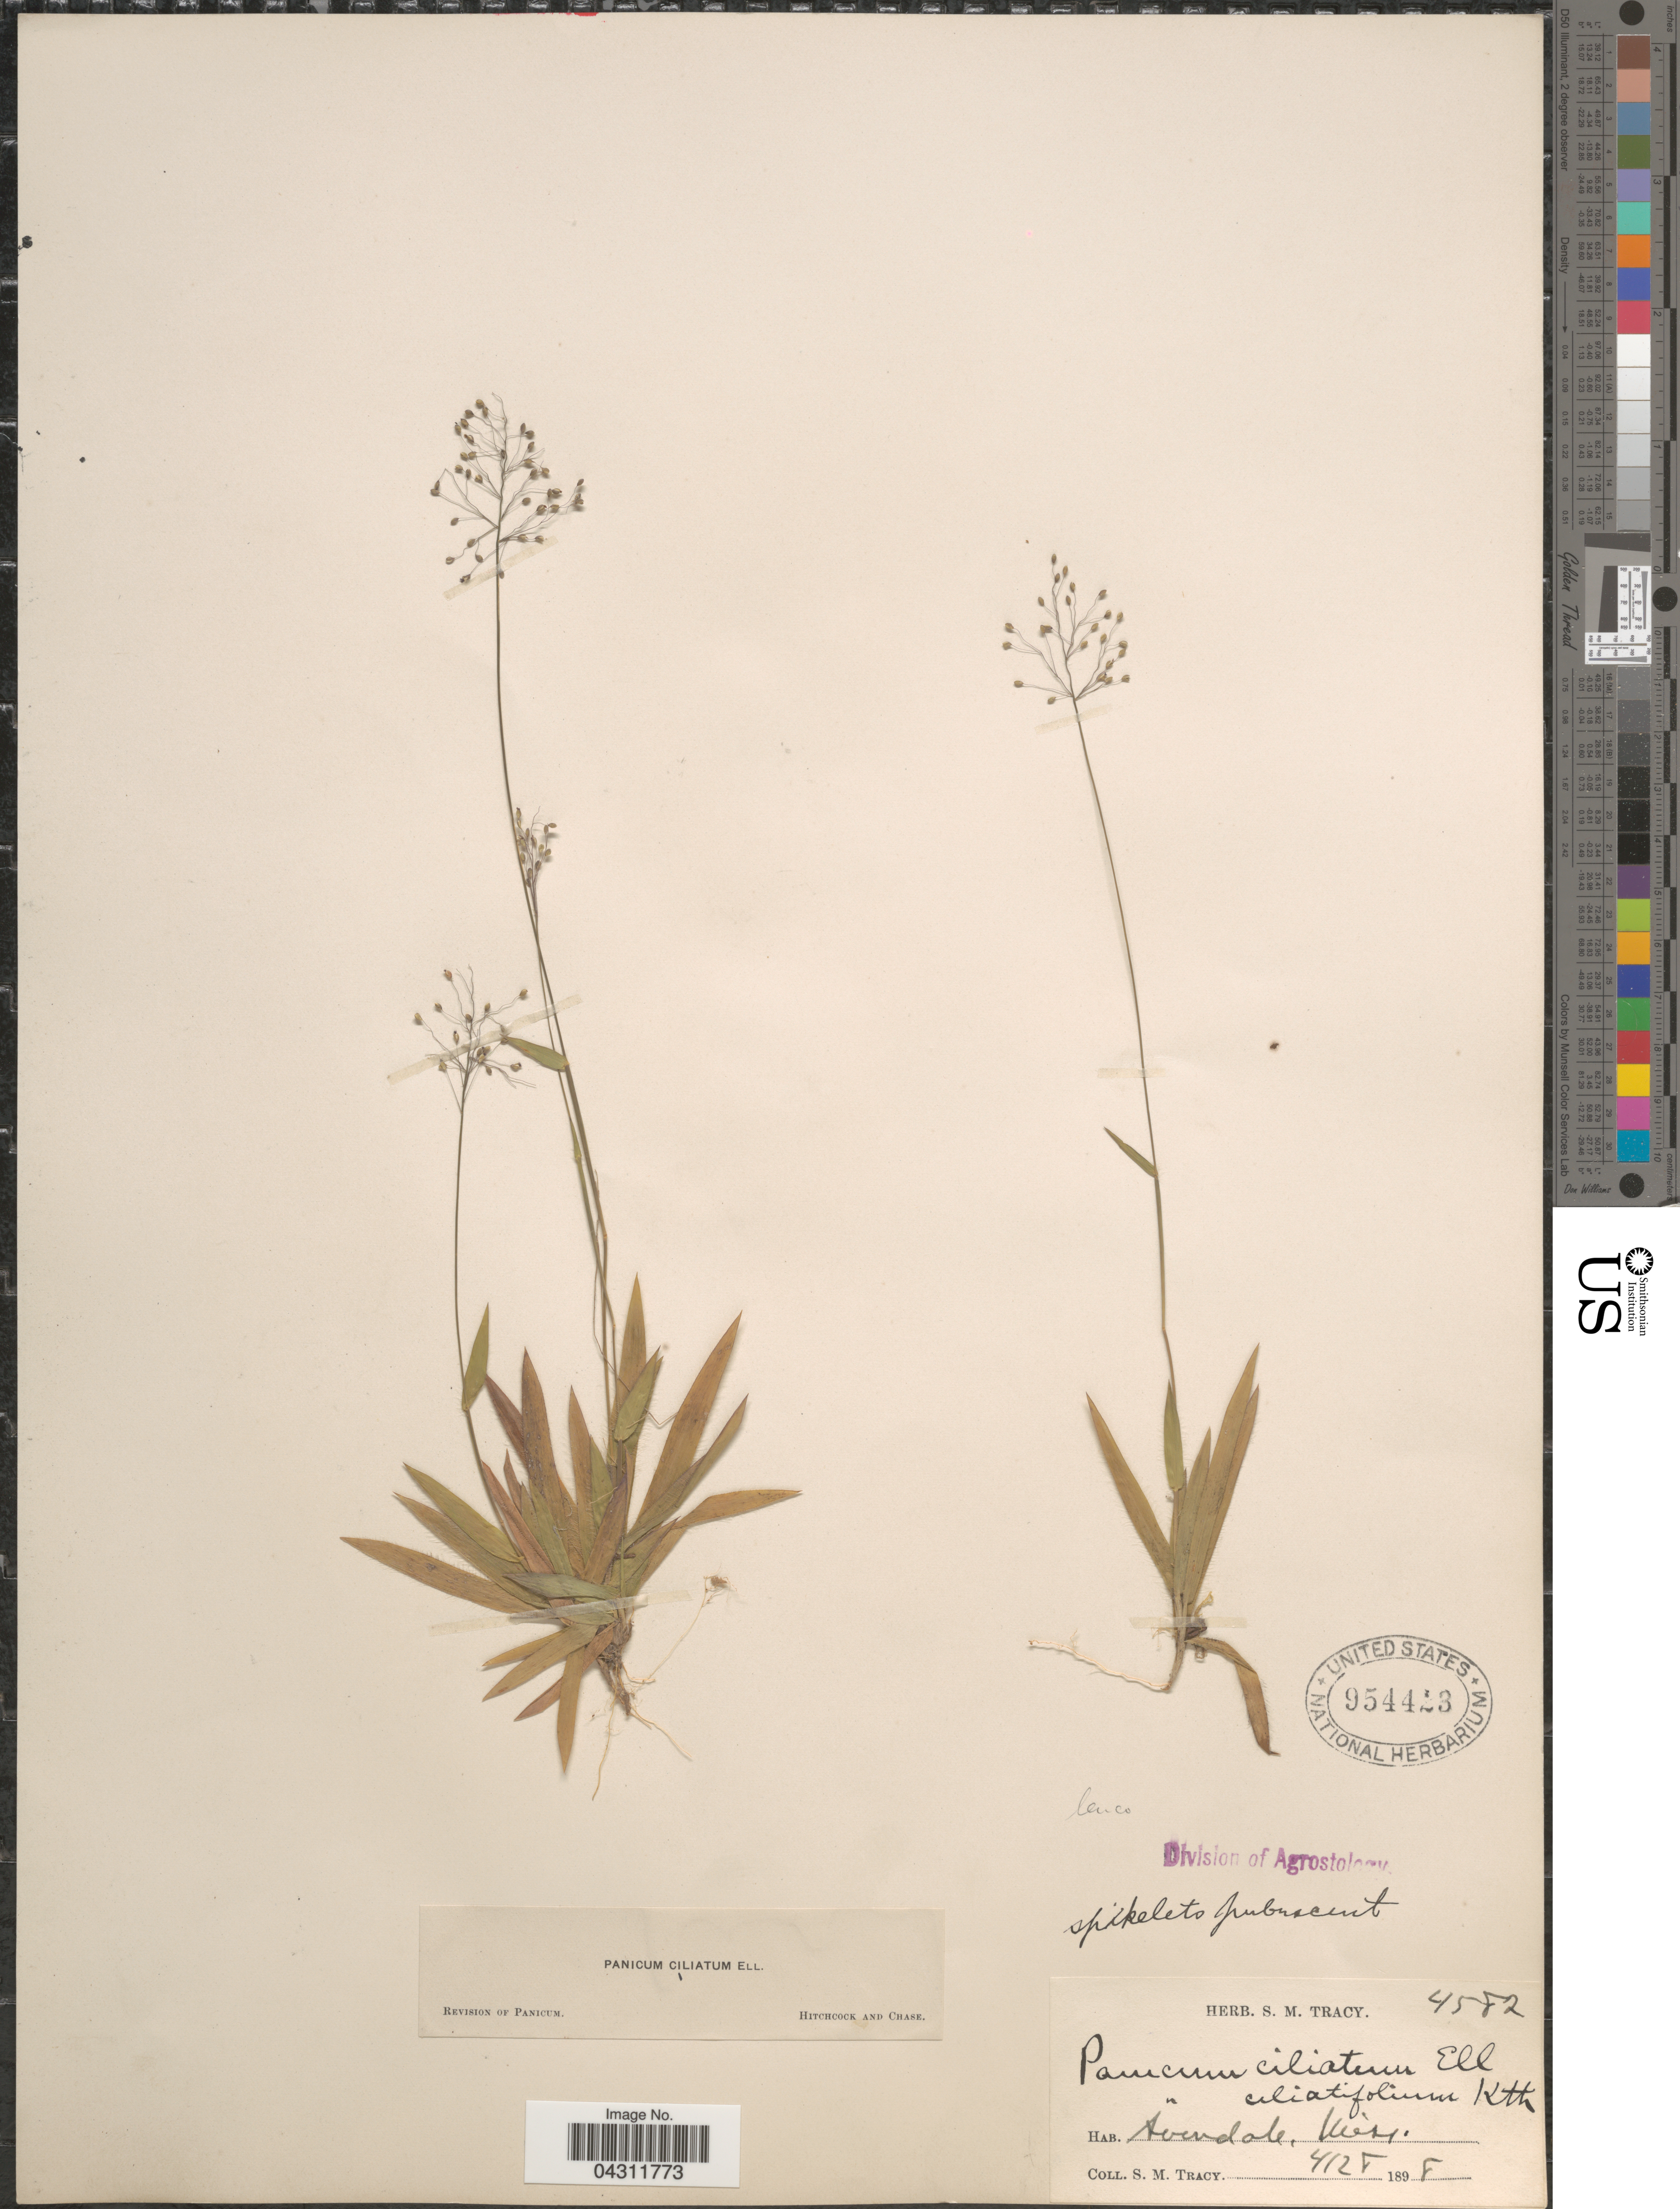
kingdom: Plantae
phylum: Tracheophyta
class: Liliopsida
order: Poales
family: Poaceae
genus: Dichanthelium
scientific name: Dichanthelium strigosum var. leucoblepharis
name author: (Trin.) Freckmann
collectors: S. M. Tracy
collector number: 4582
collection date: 1898-04-28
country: United States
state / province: Mississippi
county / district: Oktibbeha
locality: Avondale.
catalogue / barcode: US 954423